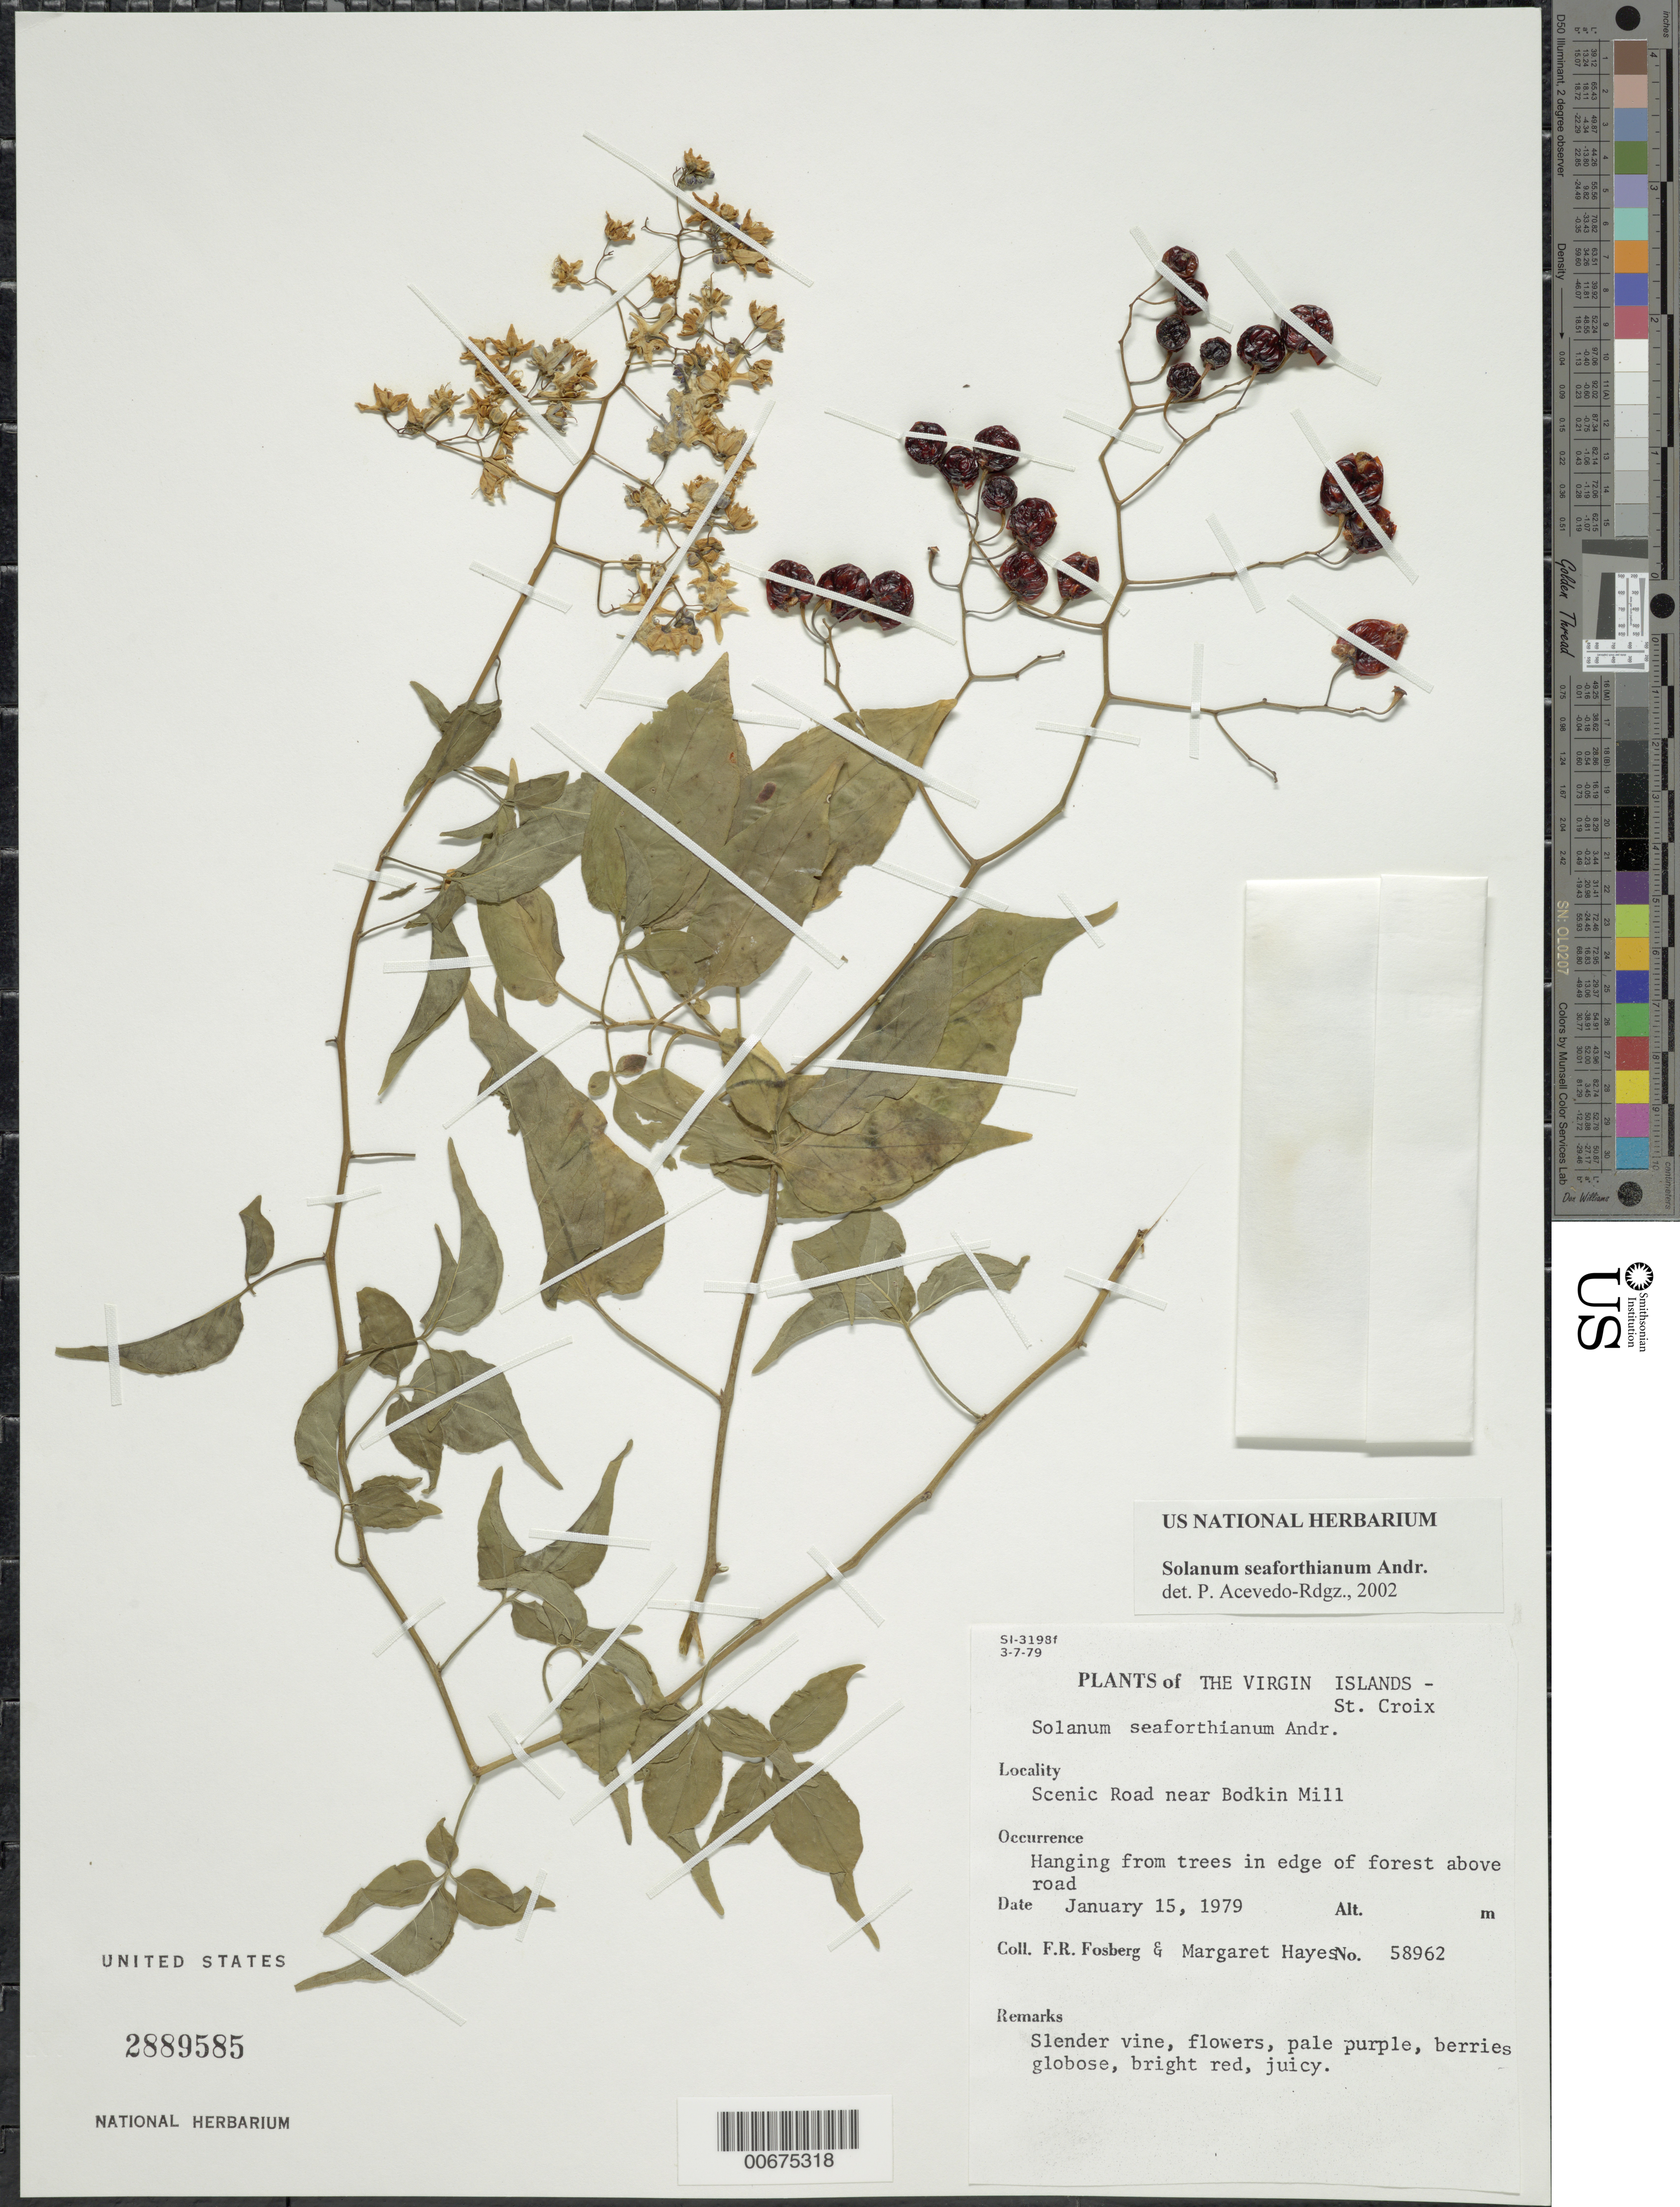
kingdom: Plantae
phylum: Tracheophyta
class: Magnoliopsida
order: Solanales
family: Solanaceae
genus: Solanum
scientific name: Solanum seaforthianum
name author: Andrews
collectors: F. R. Fosberg & M. Hayes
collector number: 58962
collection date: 1979-01-15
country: U.S. Virgin Islands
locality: The Virgin Islands, St. Croix, Scenic Road near Bodkin Mill.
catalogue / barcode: US 2889585